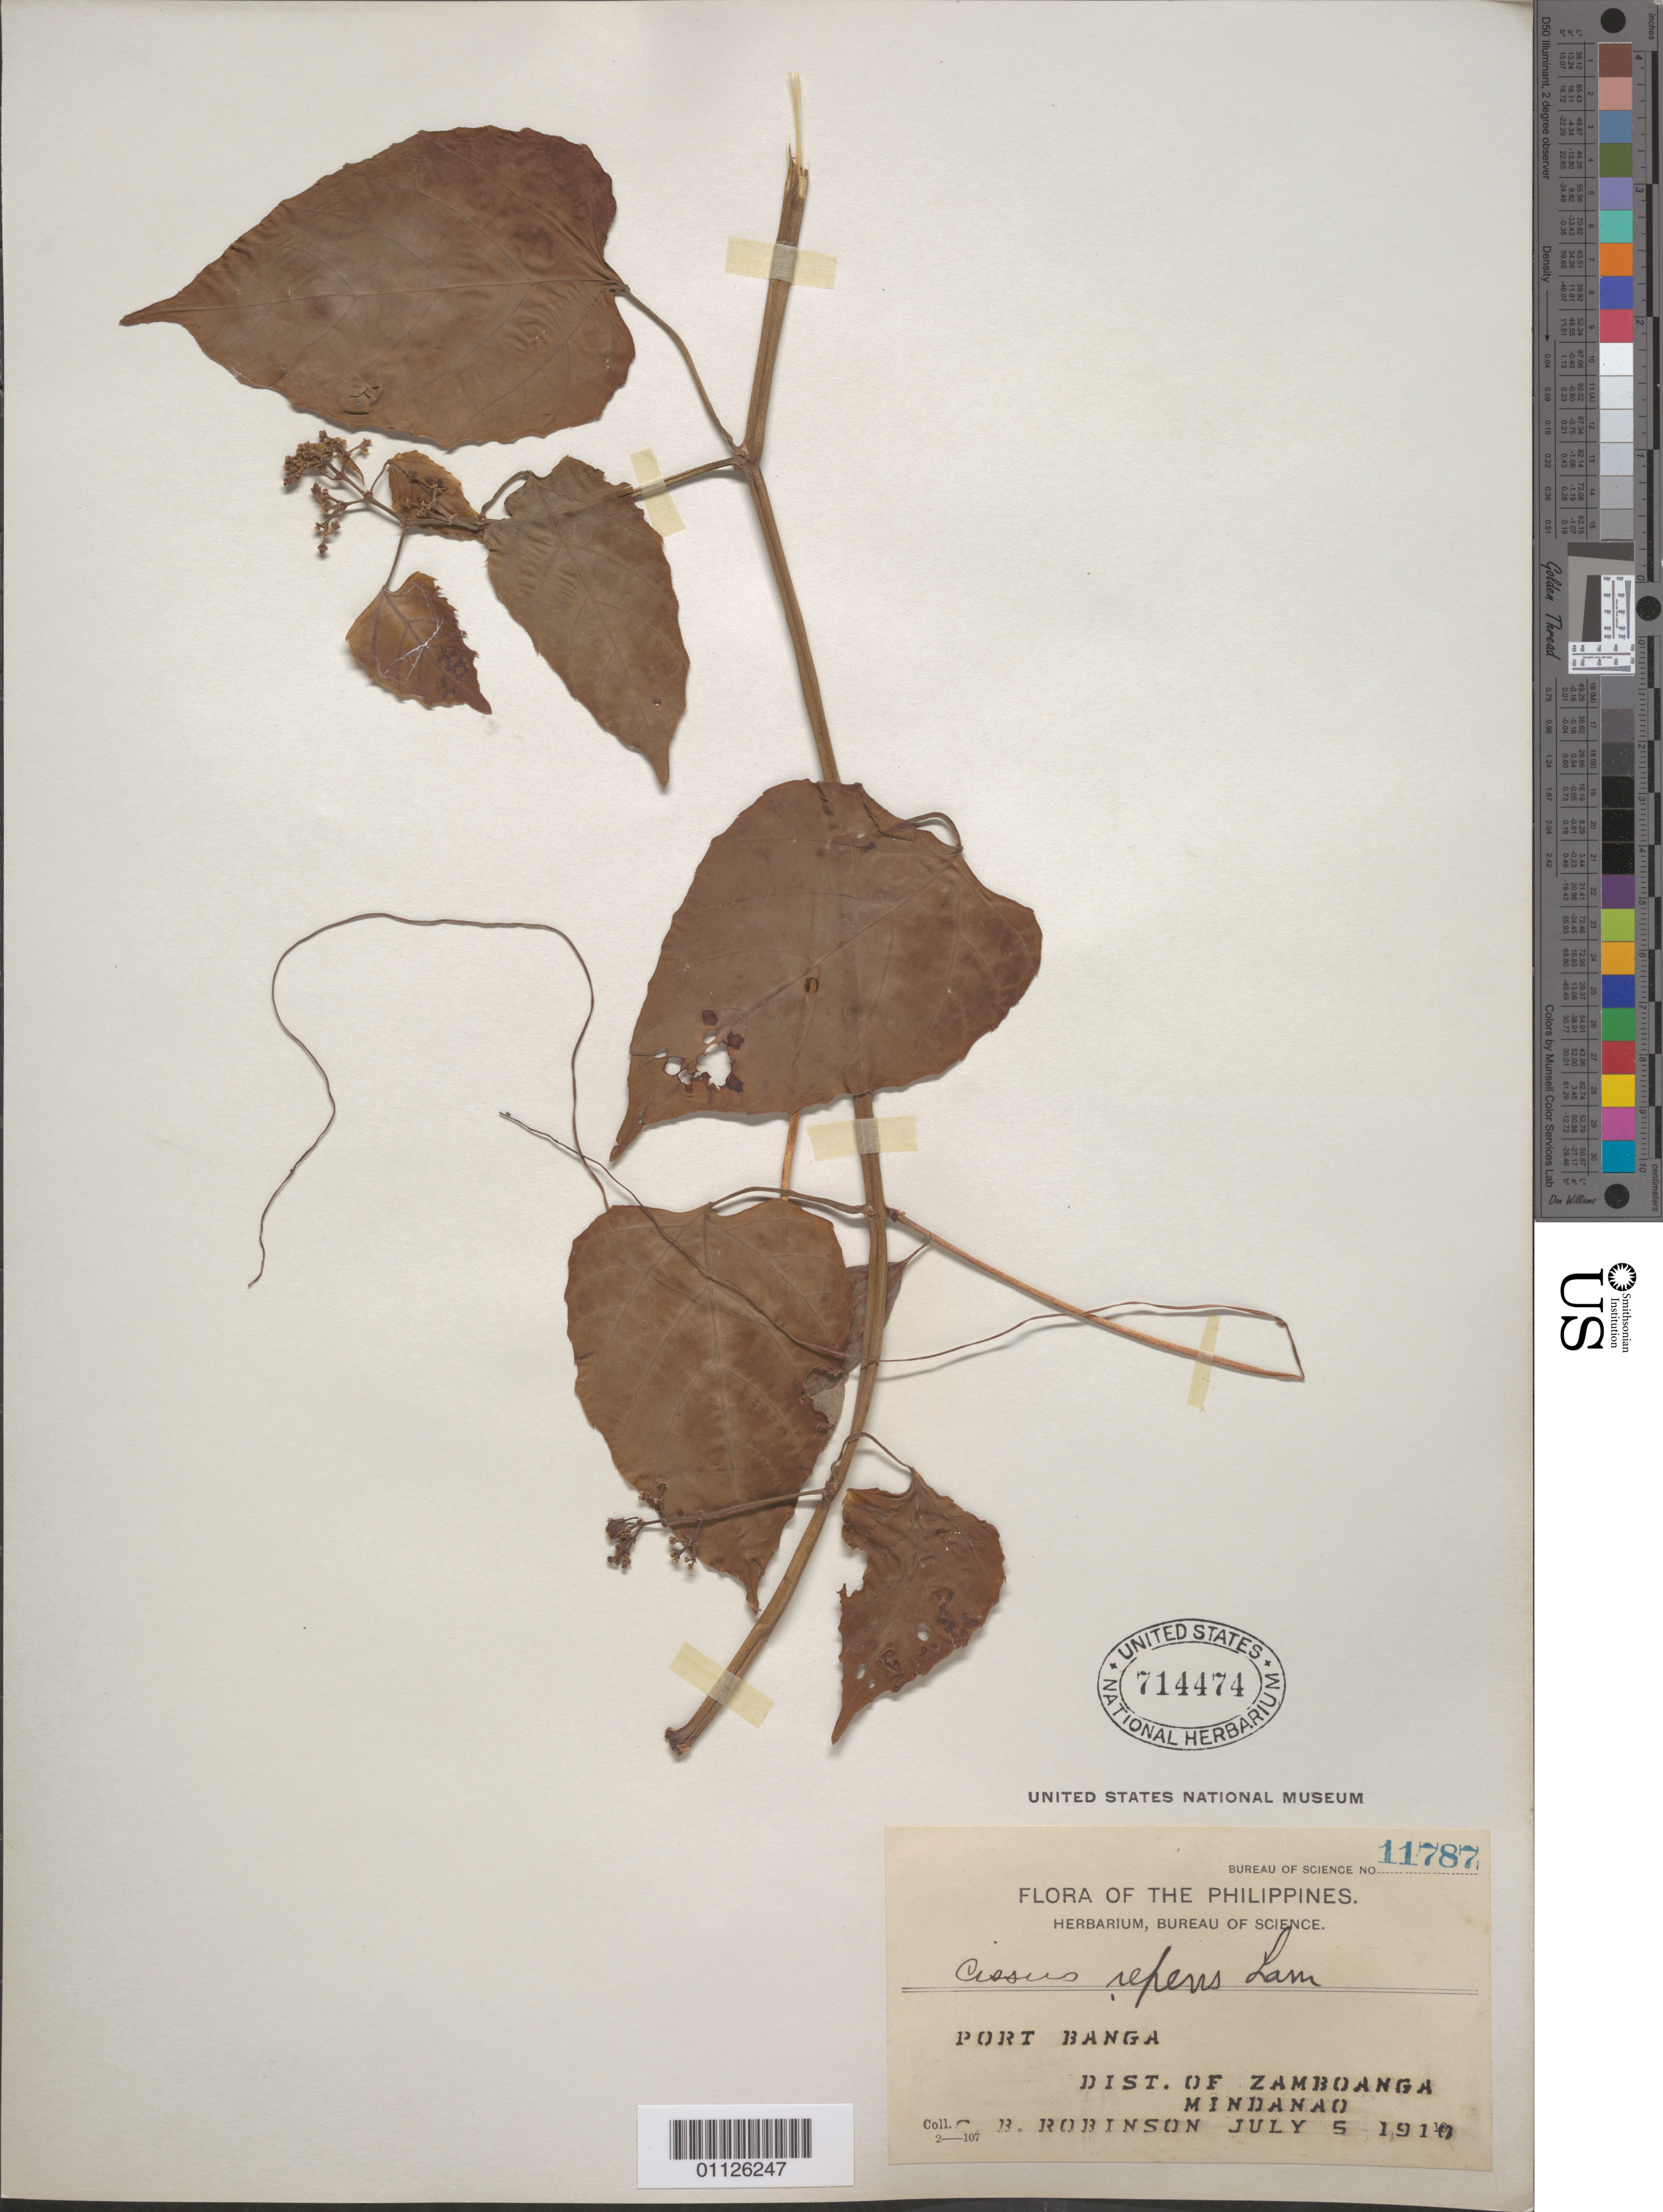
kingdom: Plantae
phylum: Tracheophyta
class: Magnoliopsida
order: Vitales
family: Vitaceae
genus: Cissus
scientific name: Cissus repens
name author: Lam.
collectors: C. Robinson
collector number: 11787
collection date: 1910-07-05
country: Philippines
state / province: Zamboanga Peninsula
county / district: Zamboanga del Sur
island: Mindanao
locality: Port Banga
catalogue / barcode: US 714474